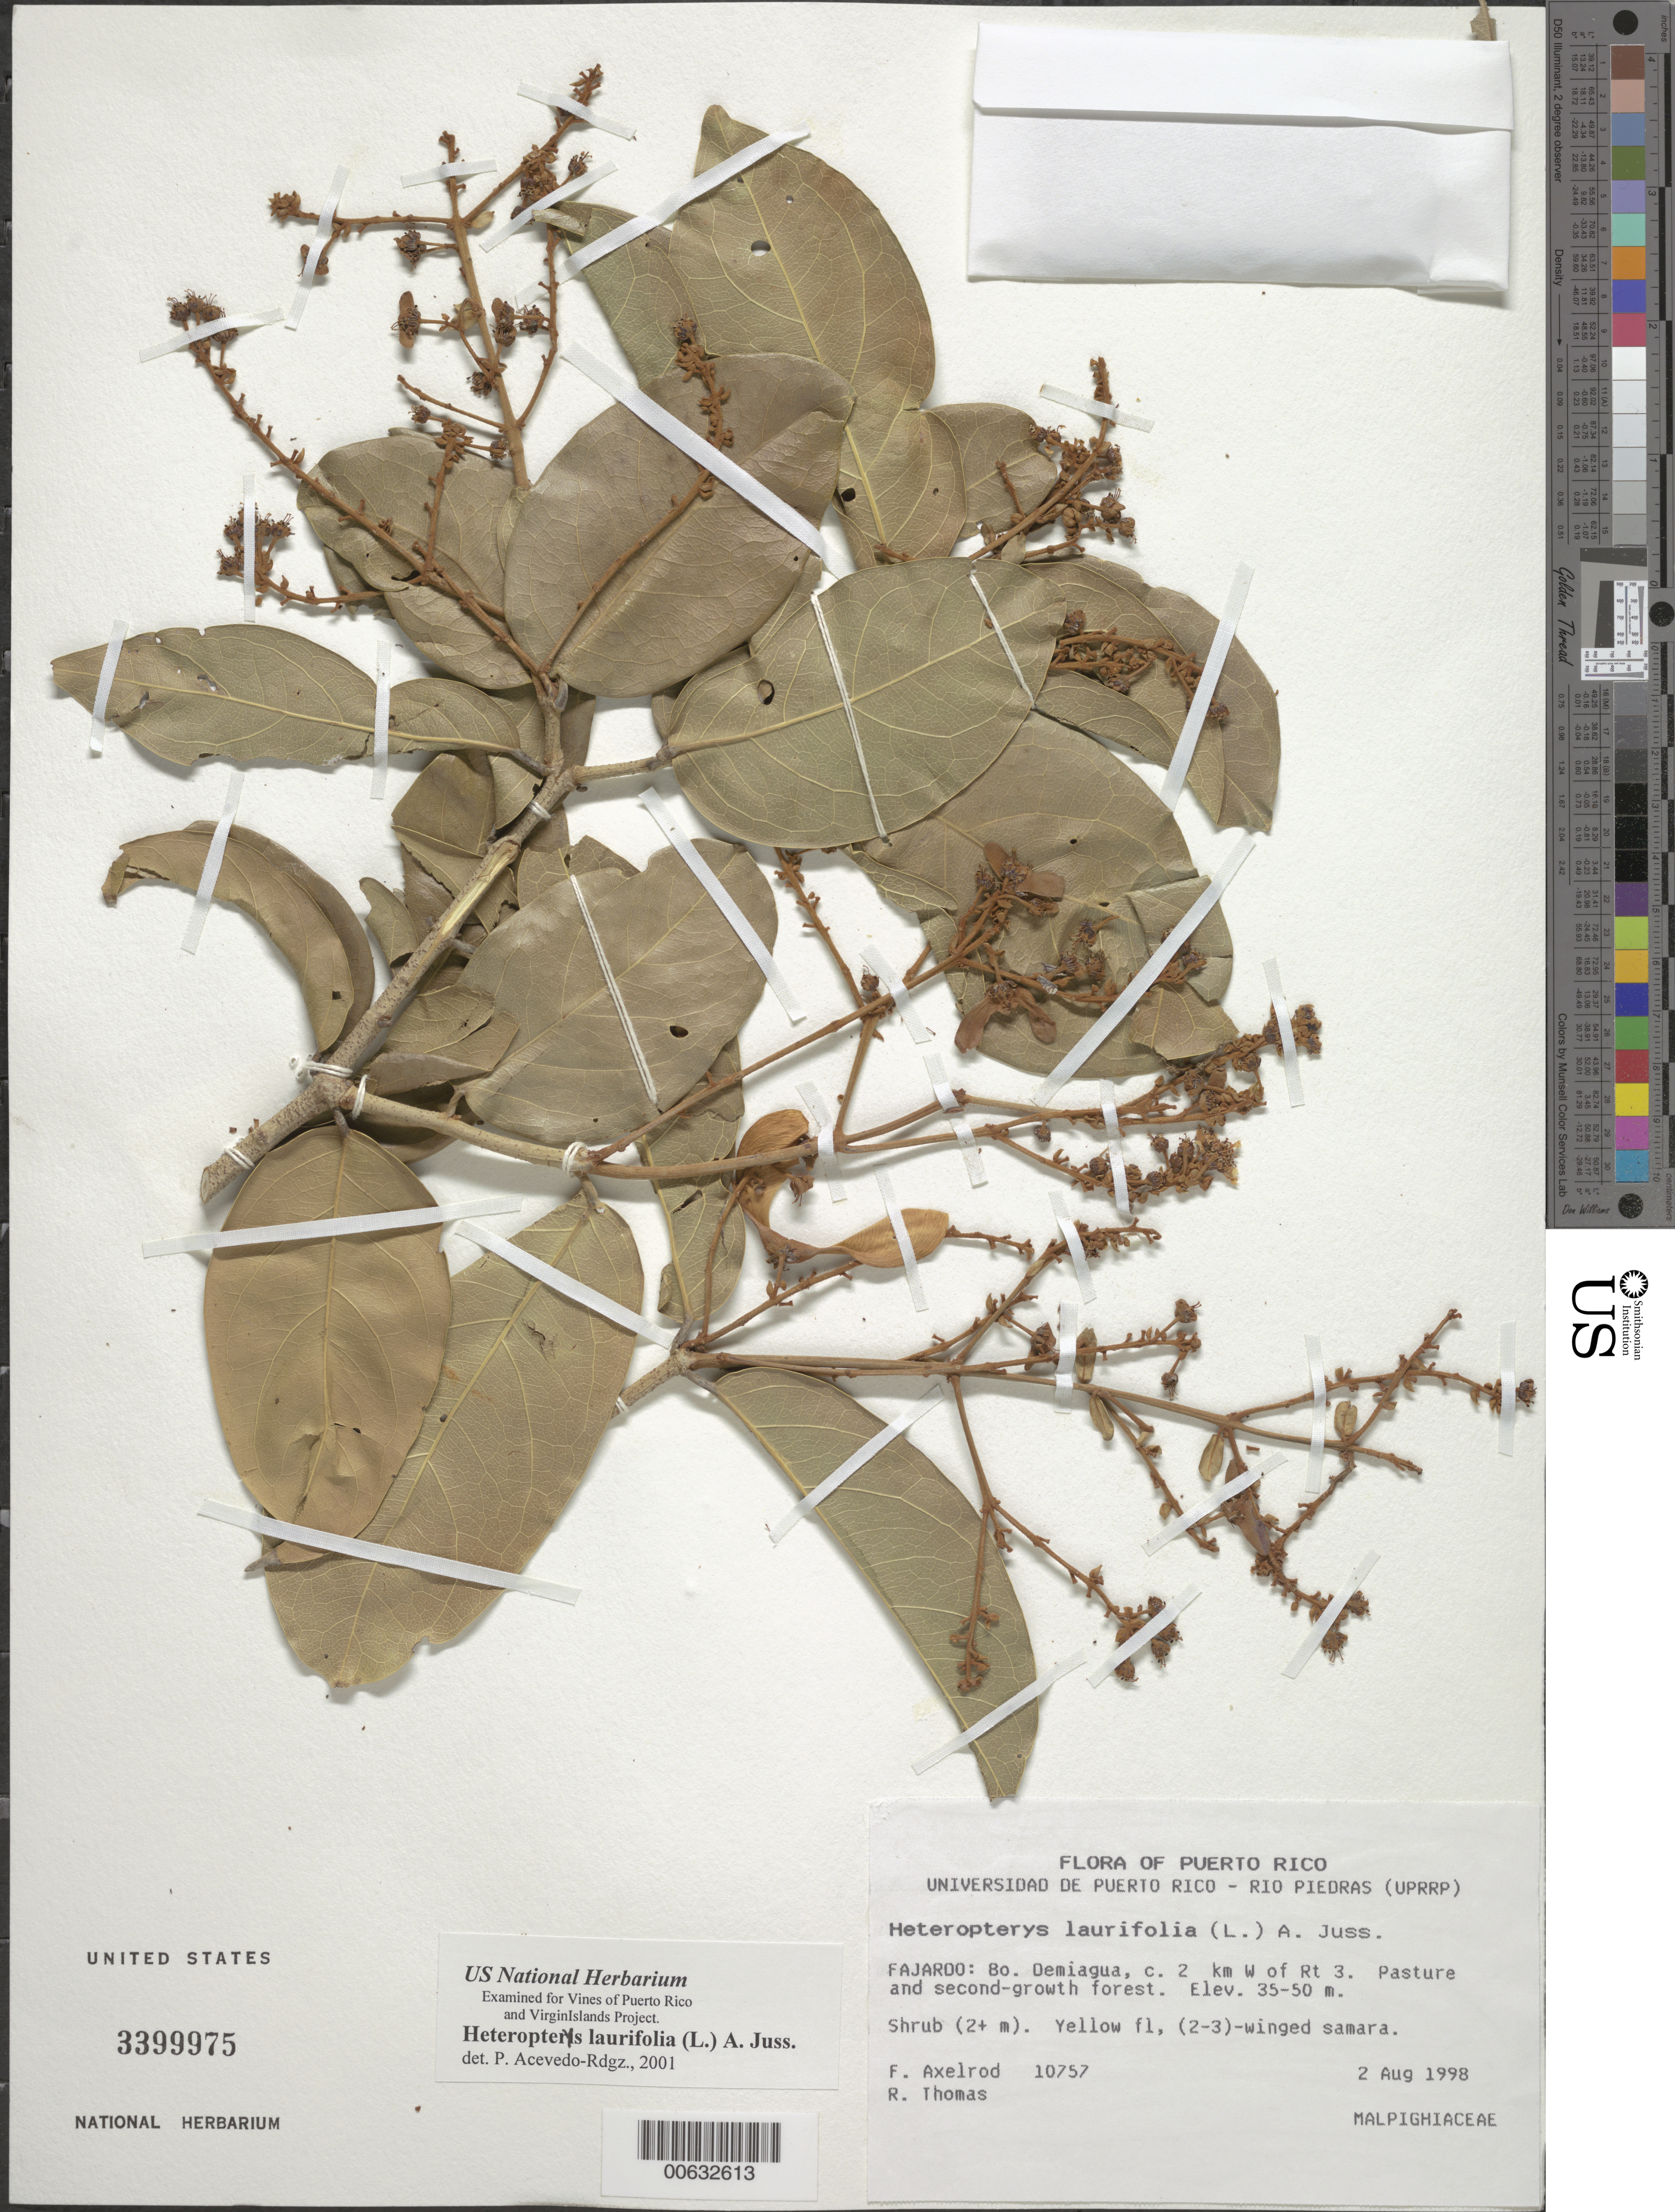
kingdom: Plantae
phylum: Tracheophyta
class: Magnoliopsida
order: Malpighiales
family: Malpighiaceae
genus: Heteropterys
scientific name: Heteropterys laurifolia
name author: (L.) A. Juss.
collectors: F. S. Axelrod & R. Thomas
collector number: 10757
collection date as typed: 02 Aug 1998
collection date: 1998-08-02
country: Puerto Rico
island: Greater Antilles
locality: Fajardo: Bo Demiagua, ca. 2 km W of Rt 3.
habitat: Pasture and second growth forest.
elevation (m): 35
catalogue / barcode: US 3399975